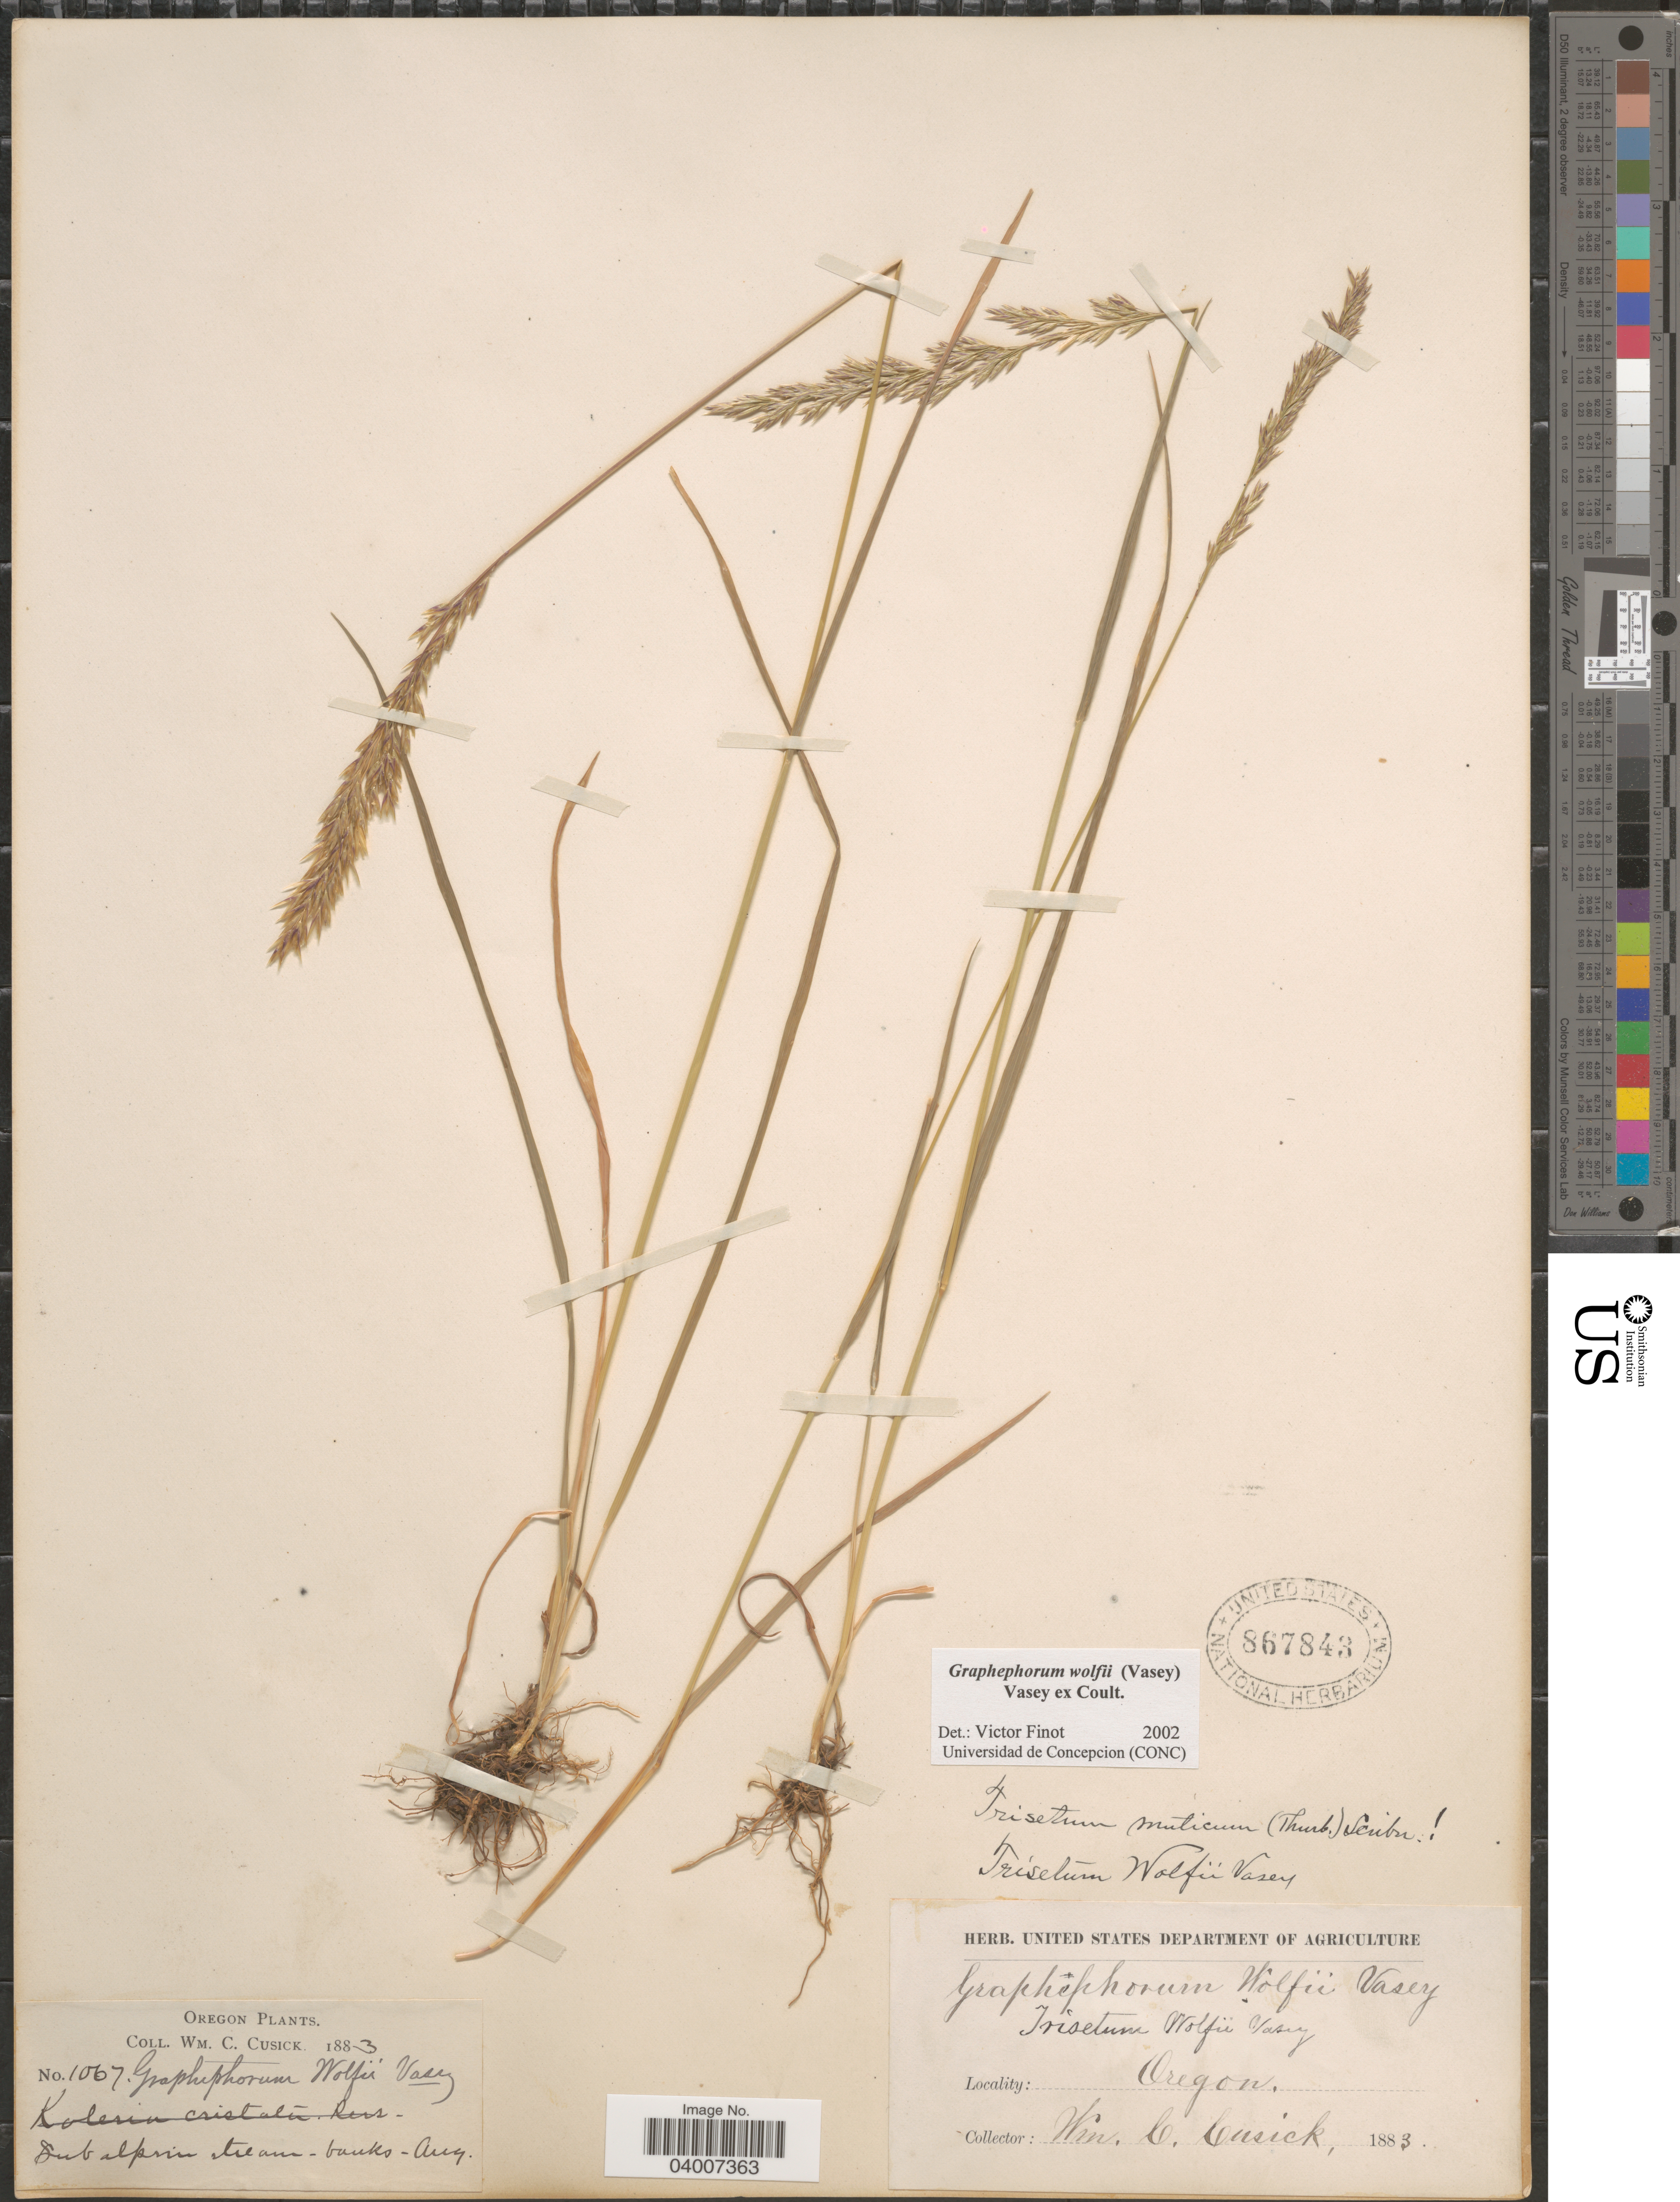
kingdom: Plantae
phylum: Tracheophyta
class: Liliopsida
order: Poales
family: Poaceae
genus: Graphephorum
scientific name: Graphephorum wolfii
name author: (E. Fourn.) Vasey ex Coult.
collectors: W. C. Cusick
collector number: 1067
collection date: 1883-08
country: United States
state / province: Oregon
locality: Sub alpine stream - banks.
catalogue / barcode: US 867843